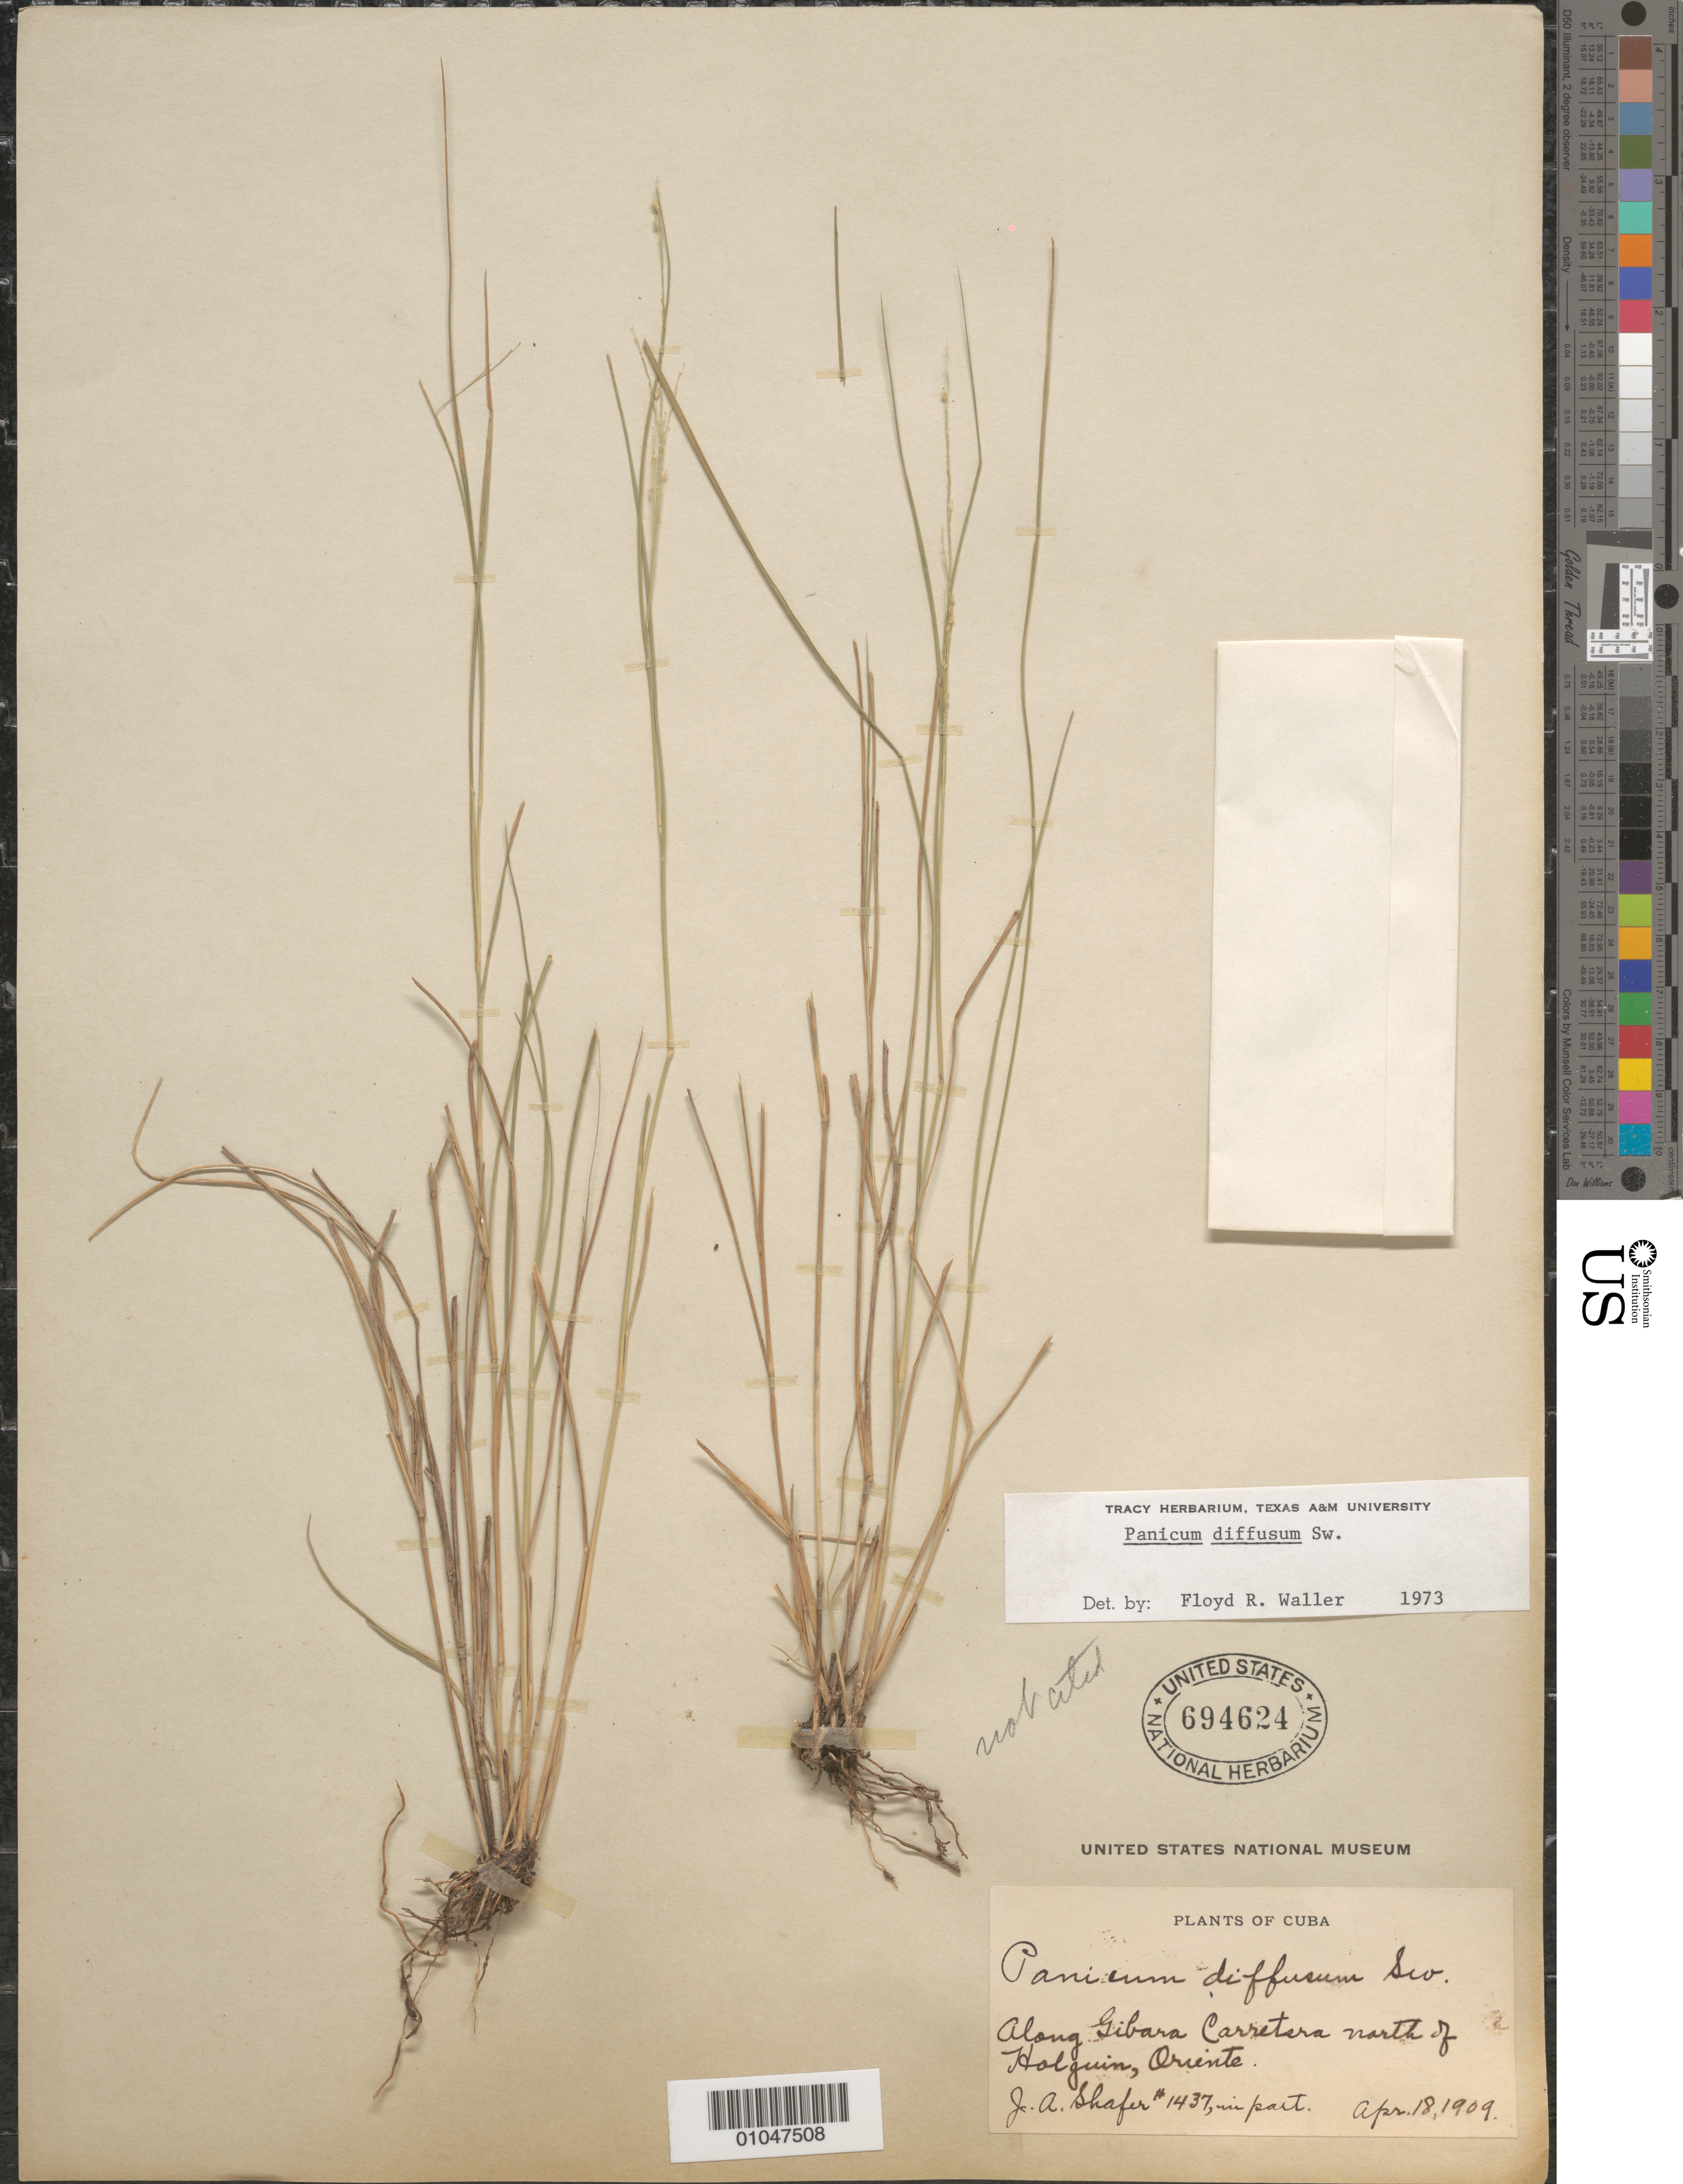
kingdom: Plantae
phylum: Tracheophyta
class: Liliopsida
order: Poales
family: Poaceae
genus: Panicum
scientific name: Panicum diffusum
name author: Sw.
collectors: J. A. Shafer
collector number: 1437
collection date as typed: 18 Apr 1909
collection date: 1909-04-18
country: Cuba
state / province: Holguín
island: Cuba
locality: Along Gibora Carretera N of Holguin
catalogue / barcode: US 694624